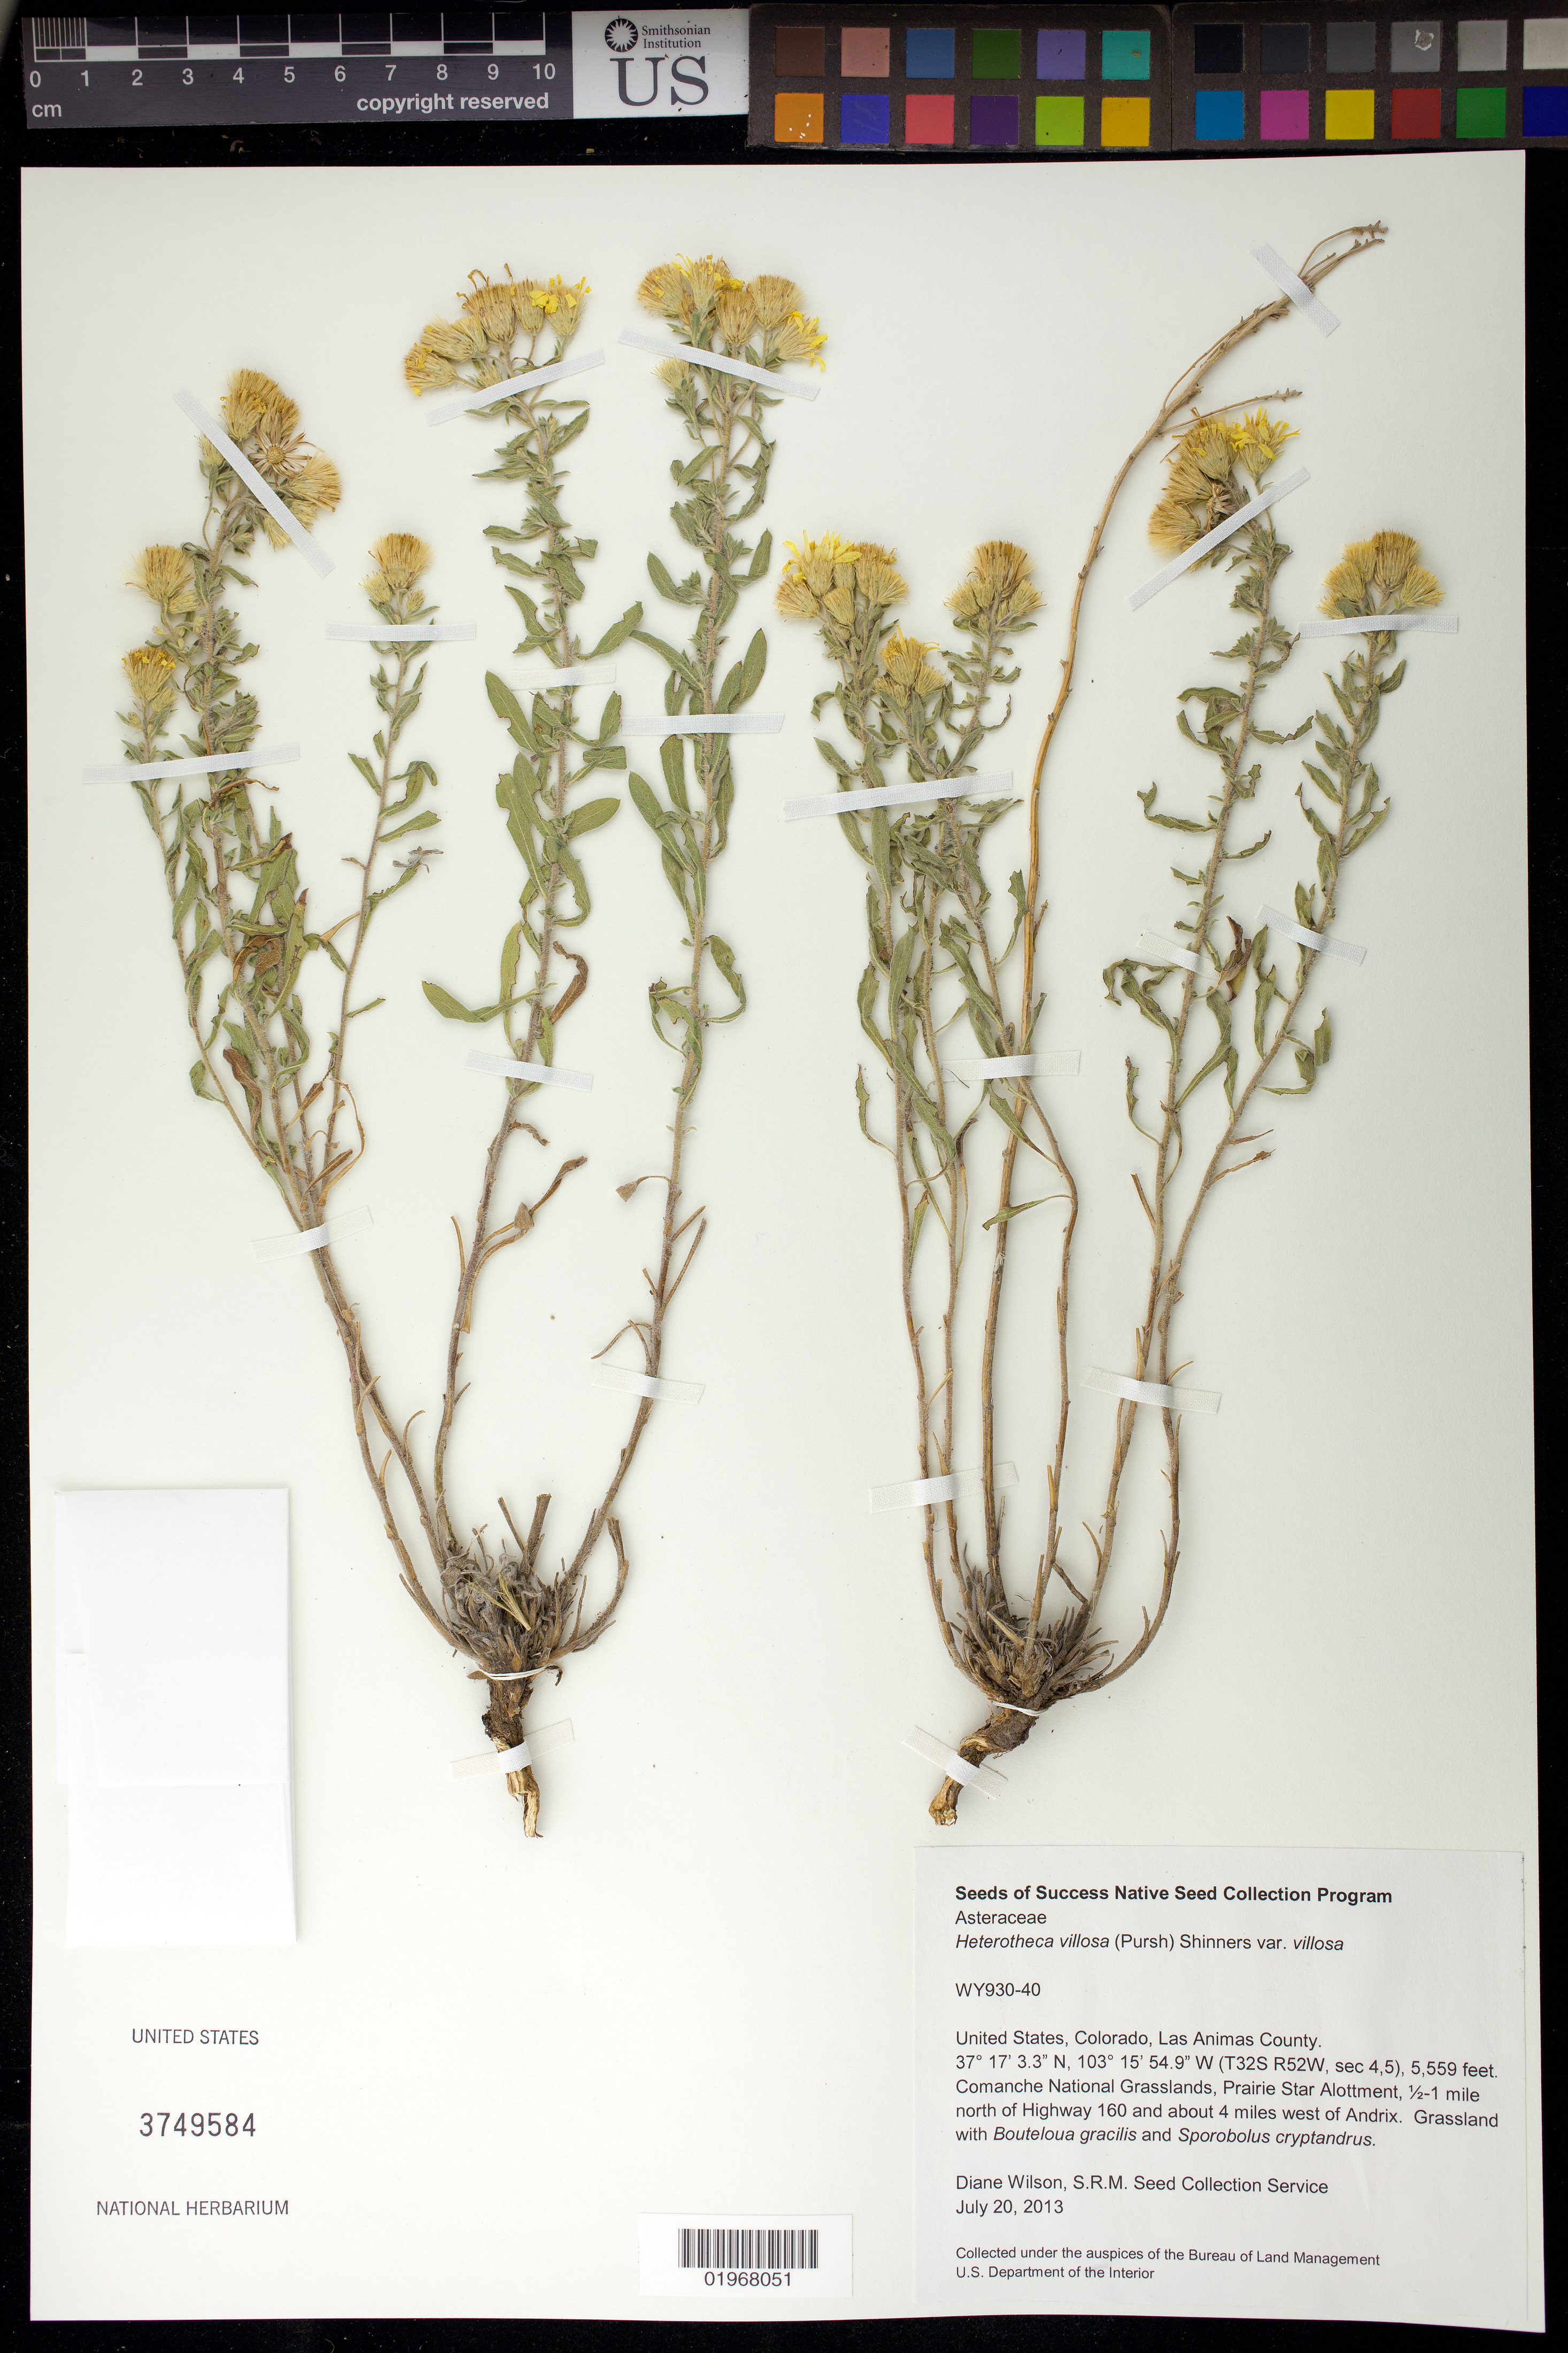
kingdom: Plantae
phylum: Tracheophyta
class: Magnoliopsida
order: Asterales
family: Asteraceae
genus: Heterotheca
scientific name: Heterotheca villosa var. villosa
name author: (Pursh) Shinners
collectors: D. Wilson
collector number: WY930-40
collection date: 2013-07-20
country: United States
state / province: Colorado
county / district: Las Animas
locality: Comanche National Grassland, Prairie Star Allotment, 1/2 -1 mi. N of Hwy 160, 4 mi. W of Andrix.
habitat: Grassland with Bouteloua gracilis and Sporobolus cryptandrus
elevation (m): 1694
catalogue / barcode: US 3749584